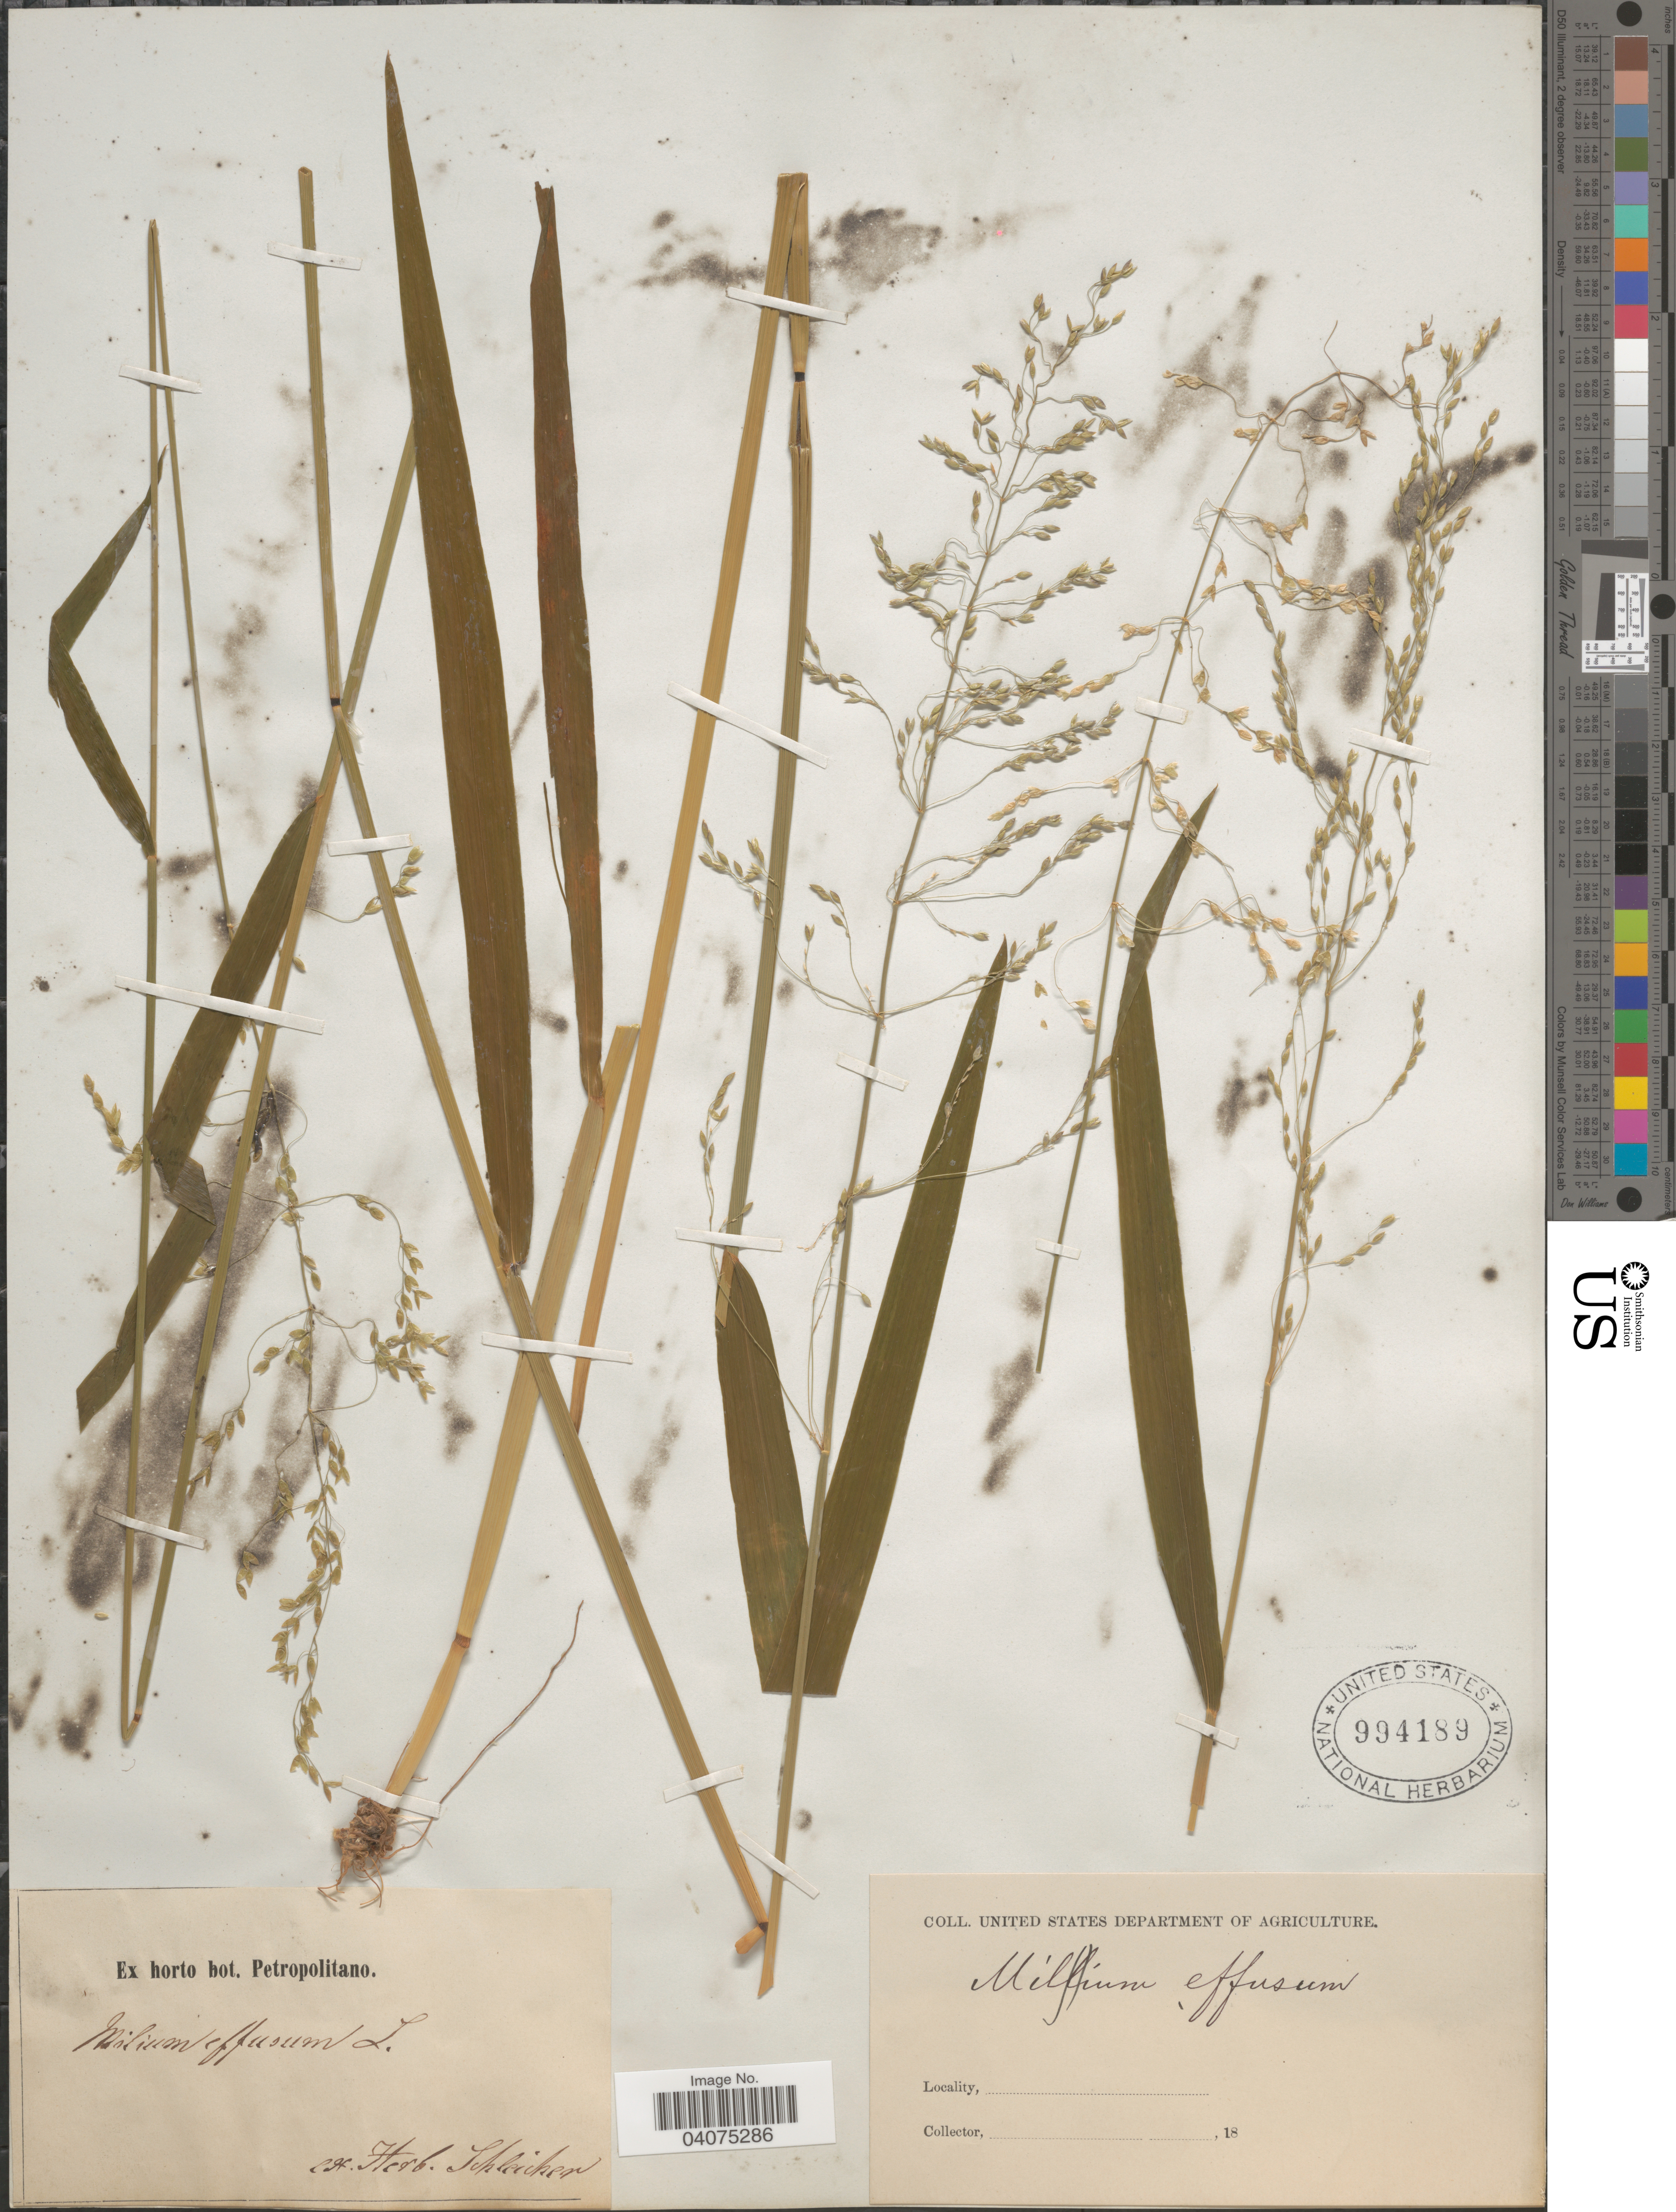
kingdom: Plantae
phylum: Tracheophyta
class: Liliopsida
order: Poales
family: Poaceae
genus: Milium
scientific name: Milium effusum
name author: L.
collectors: ex herb. Schleicher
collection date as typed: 18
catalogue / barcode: US 994189